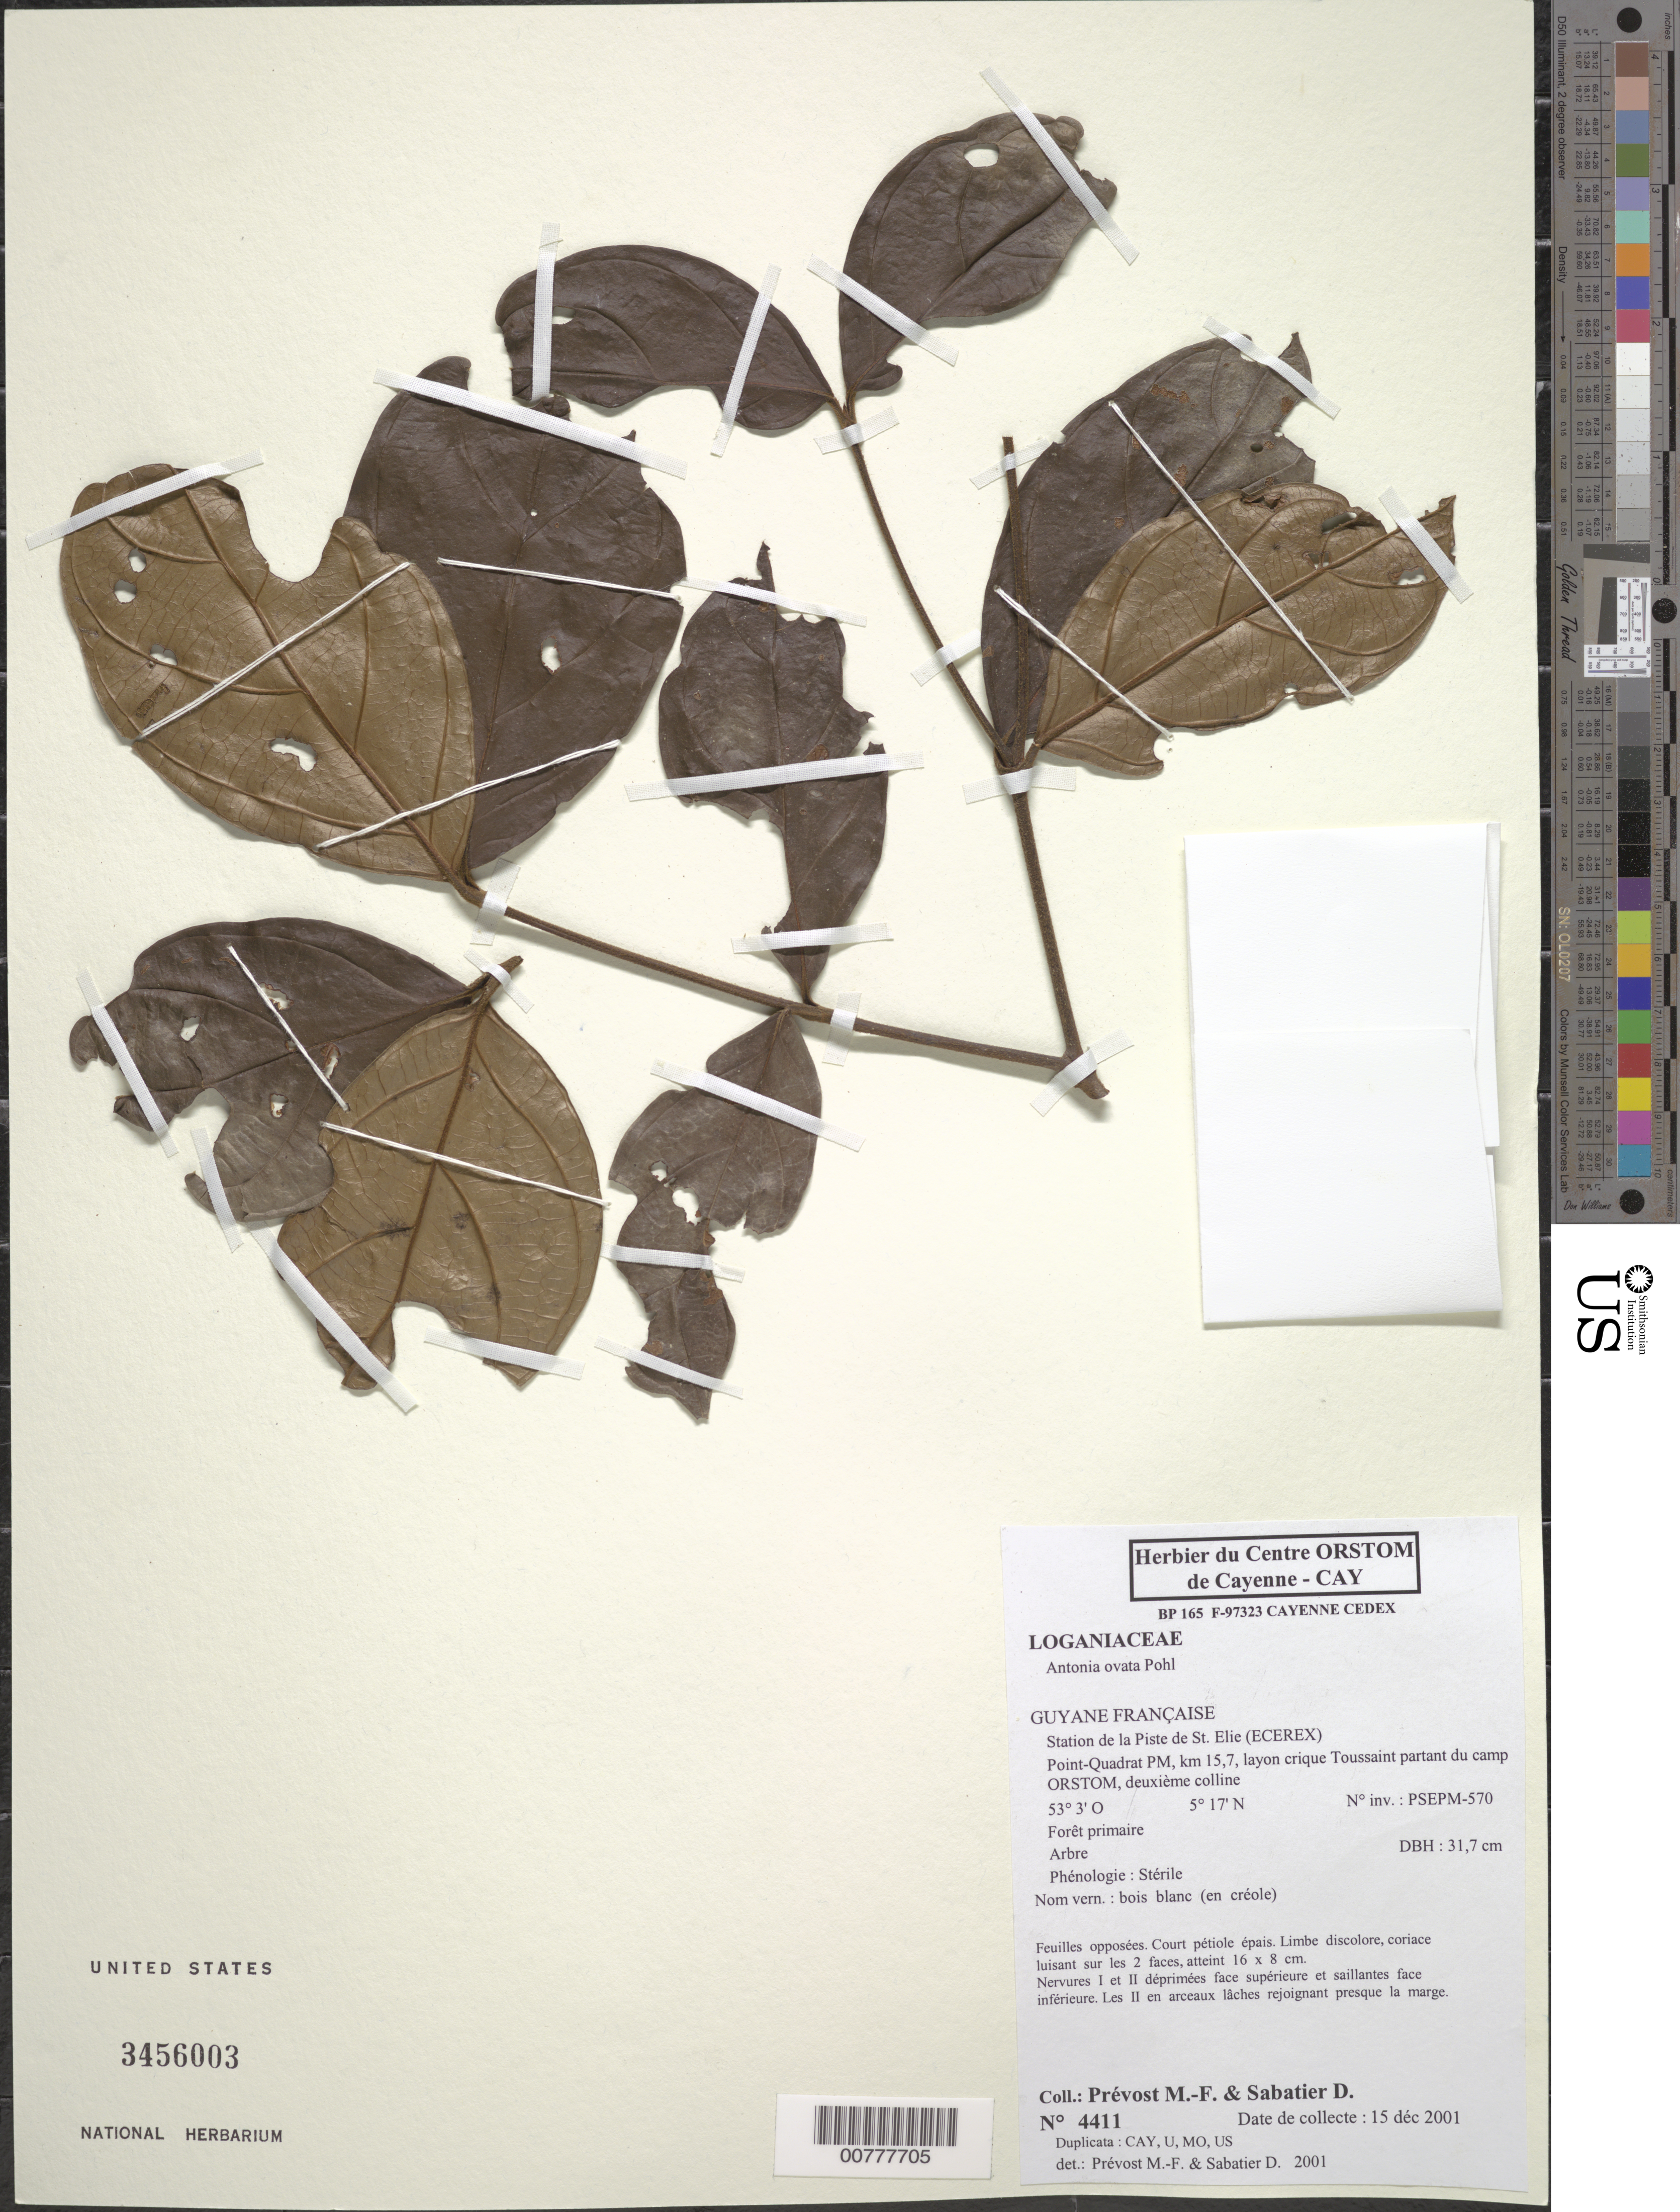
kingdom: Plantae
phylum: Tracheophyta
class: Magnoliopsida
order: Gentianales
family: Loganiaceae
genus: Antonia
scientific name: Antonia ovata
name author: Pohl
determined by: Prévost, M.-F.; Sabatier, D.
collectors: M.-F. Prévost & D. Sabatier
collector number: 4411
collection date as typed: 15-Dec-01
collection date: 2001-12-15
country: French Guiana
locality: Station de la Piste de Saint-Élie (ECEREX), Point-Quadrant PM, km 15.7, Crique Toussaint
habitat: Primary forest; Forêts denses sempervirentes humides de basse altitude de Guyane < 500 m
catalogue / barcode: US 3456003